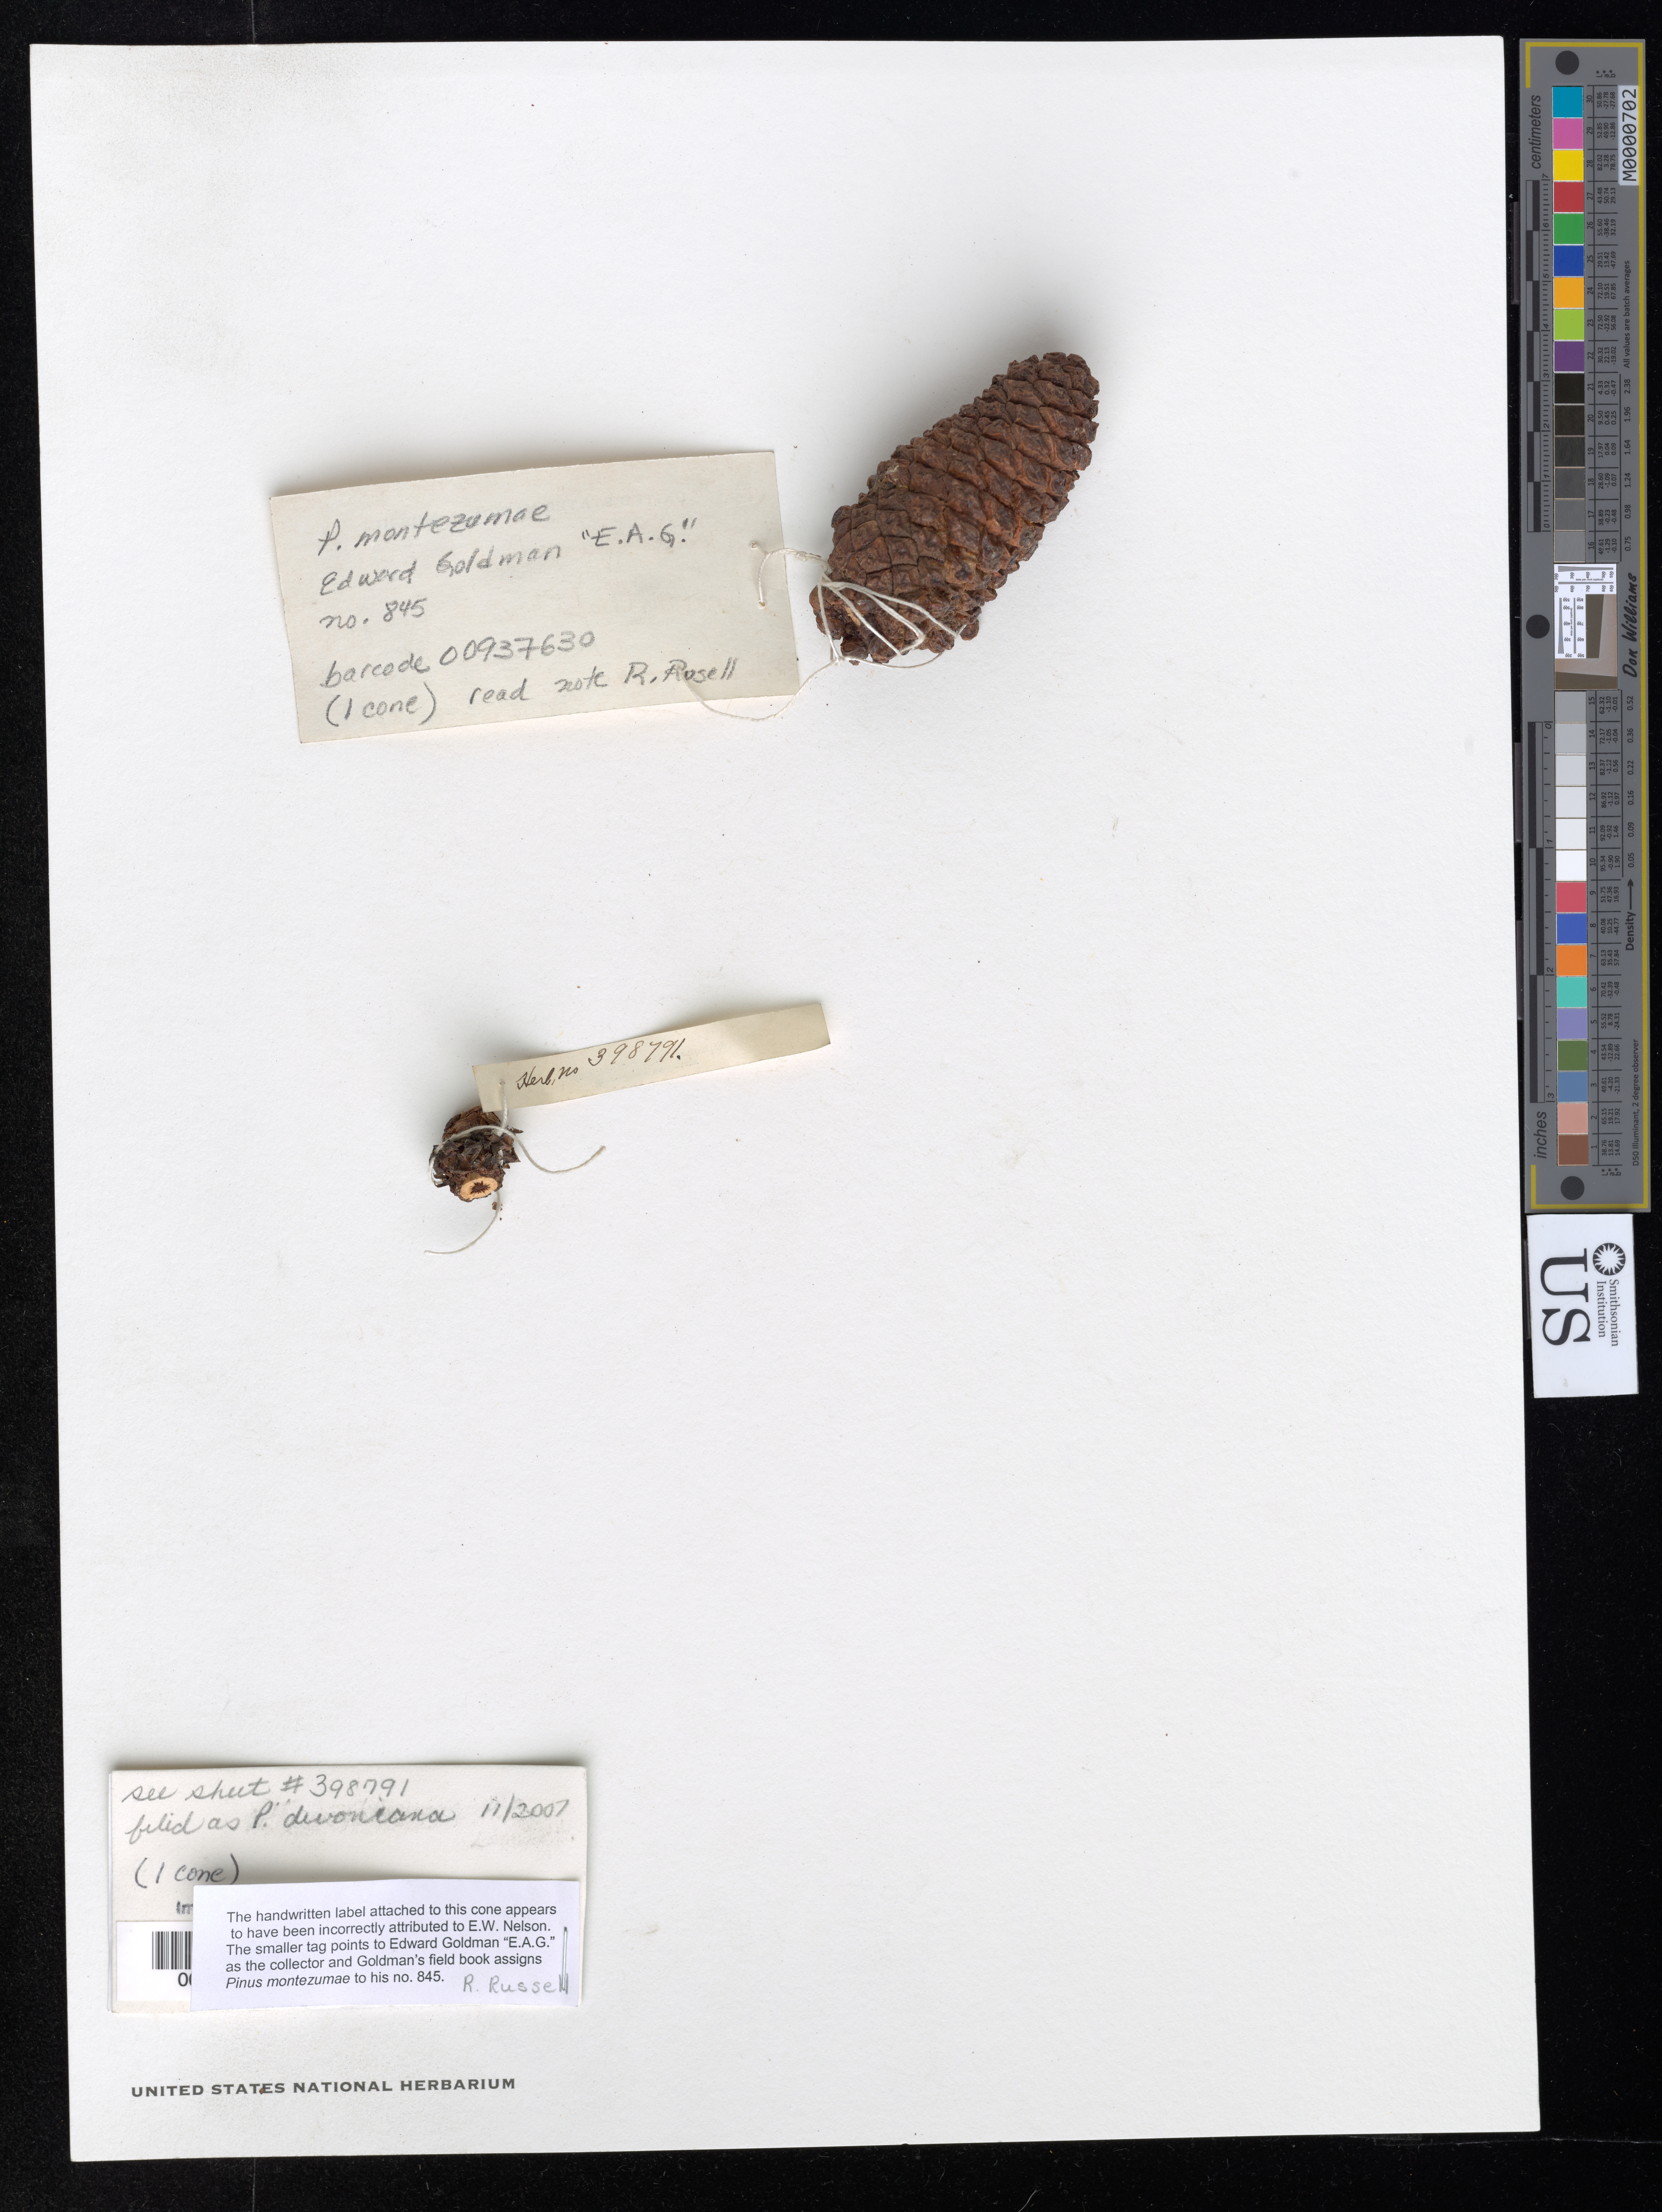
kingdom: Plantae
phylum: Tracheophyta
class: Pinopsida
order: Pinales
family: Pinaceae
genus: Pinus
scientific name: Pinus montezumae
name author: Lamb.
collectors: E. A. Goldman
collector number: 845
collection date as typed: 15 Apr 1904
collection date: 1904-04-15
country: Mexico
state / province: Chiapas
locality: Comitan.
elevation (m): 1585